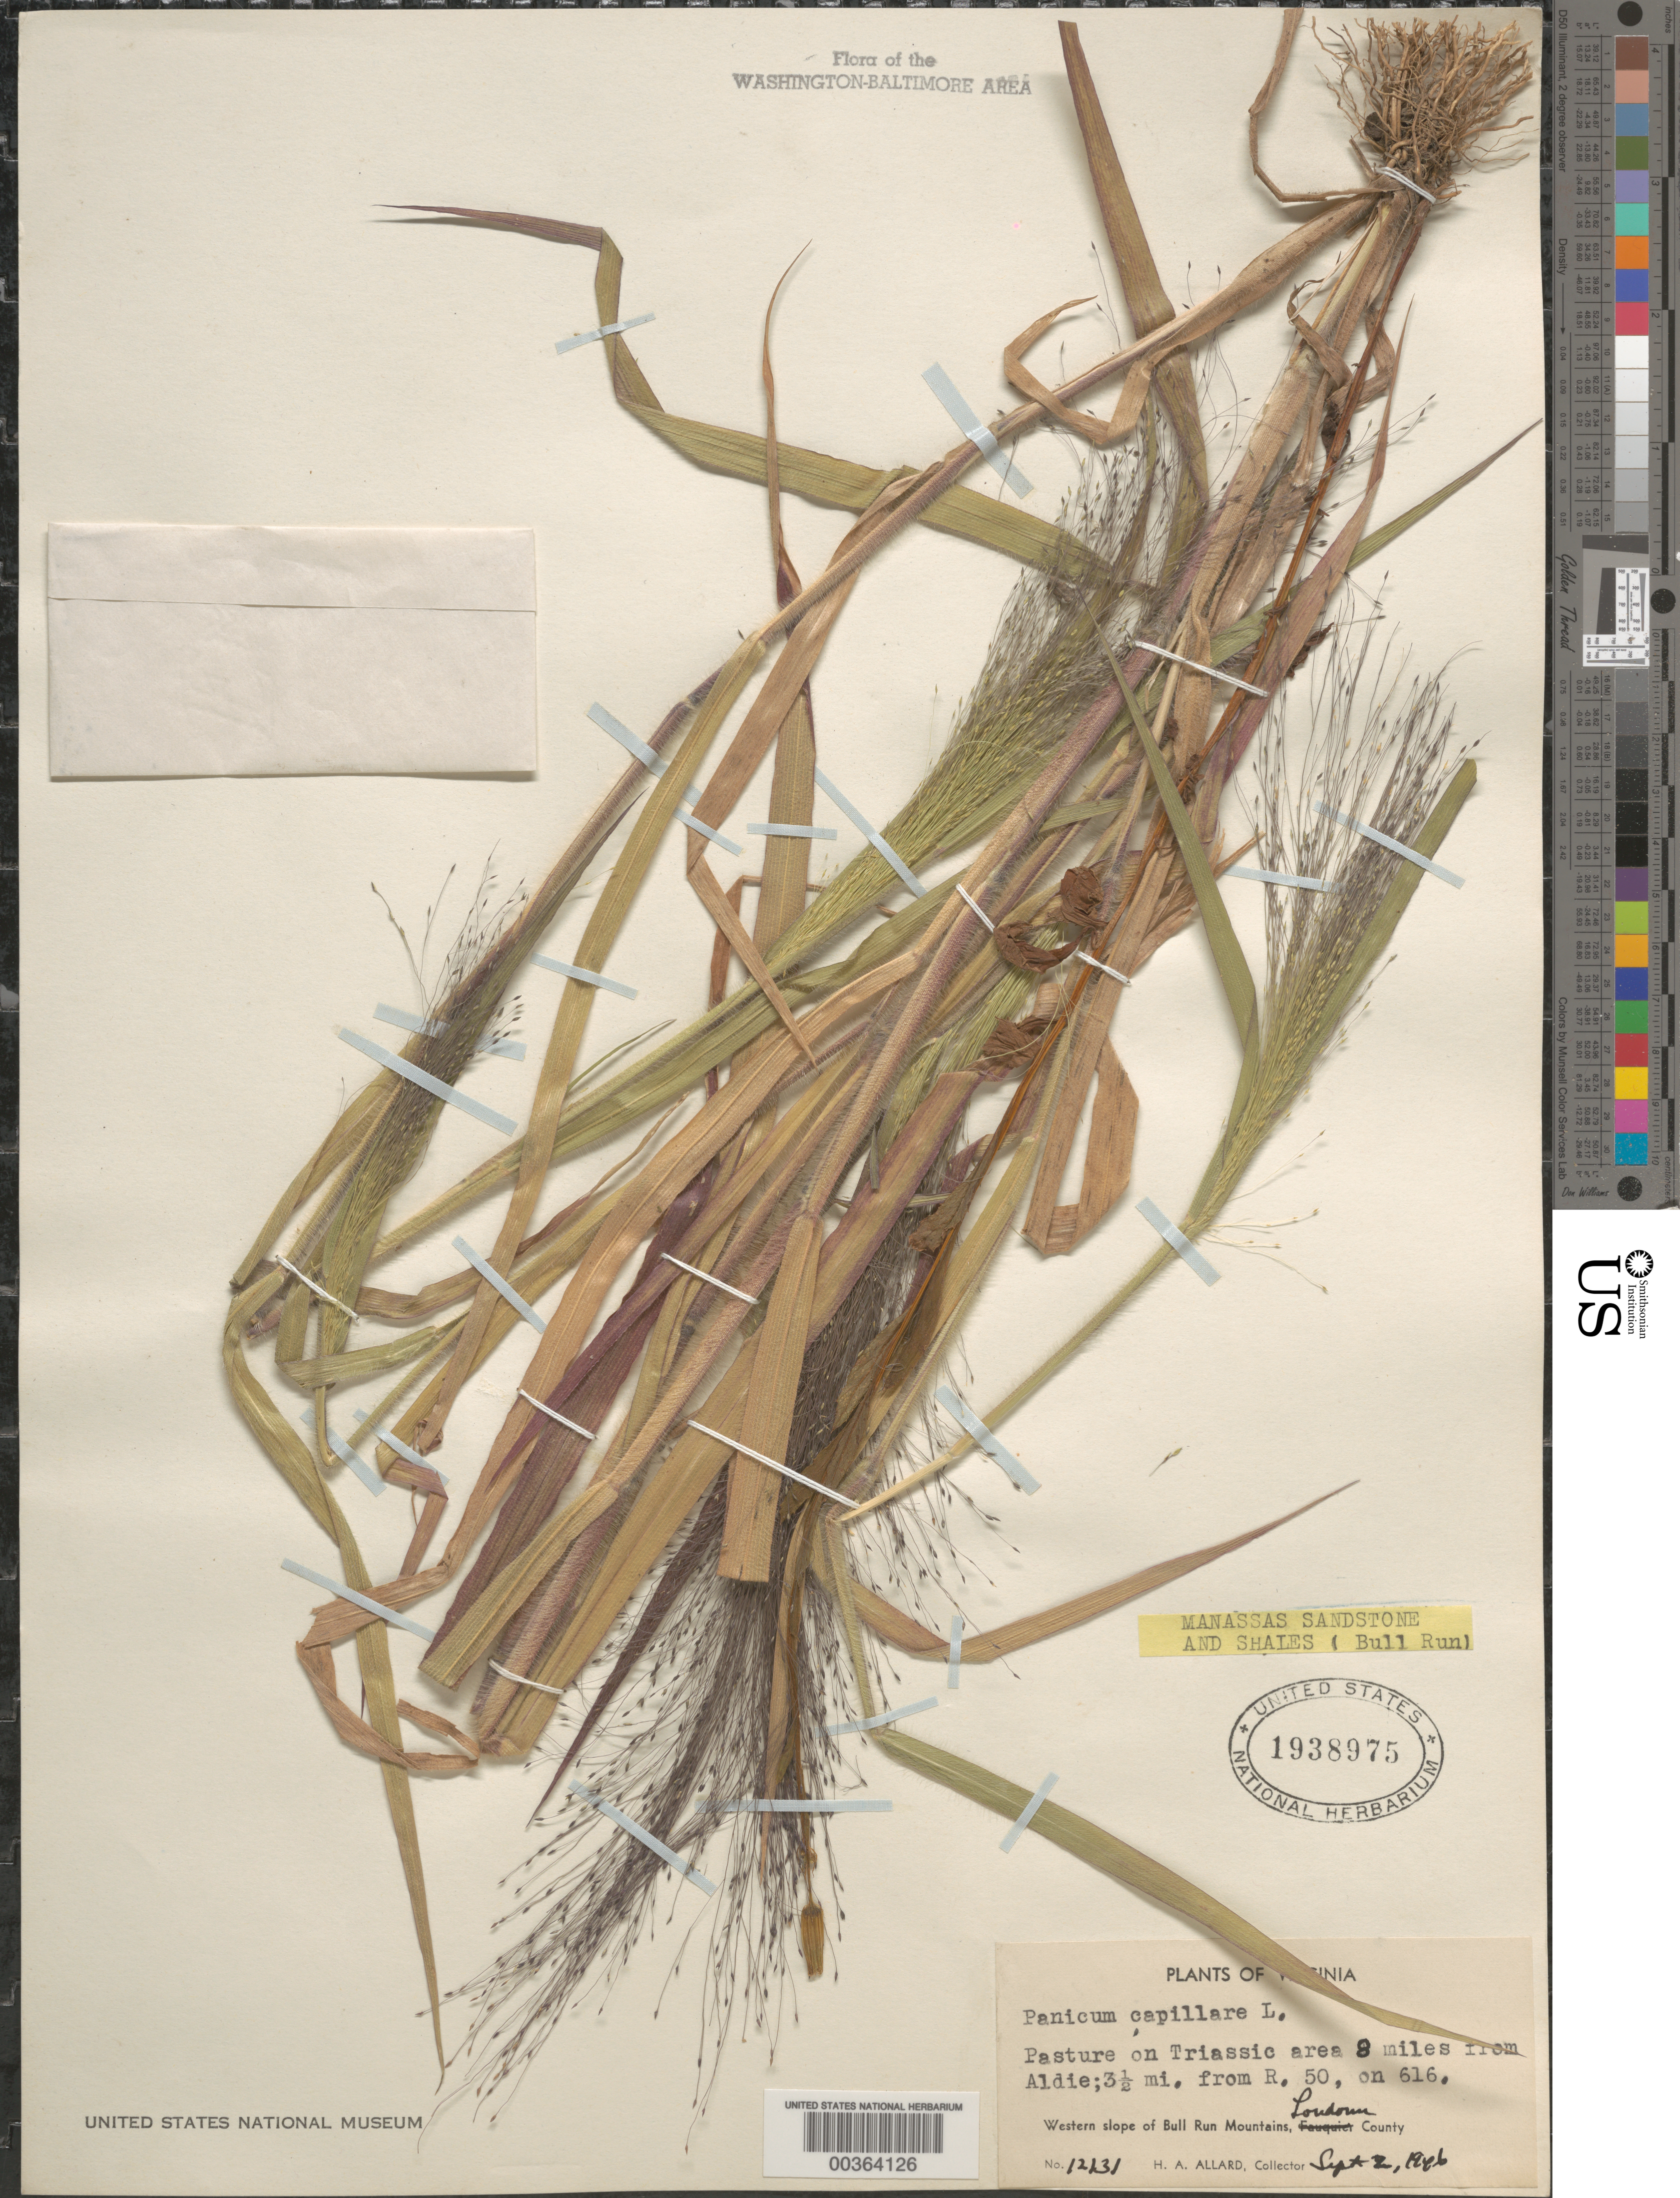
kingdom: Plantae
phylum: Tracheophyta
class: Liliopsida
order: Poales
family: Poaceae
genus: Panicum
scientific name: Panicum capillare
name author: L.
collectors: H. A. Allard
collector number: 12131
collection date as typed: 02 Sep 1946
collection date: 1946-09-02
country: United States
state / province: Virginia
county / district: Loudoun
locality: Bull Run Mts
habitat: Pasture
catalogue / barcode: US 1938975